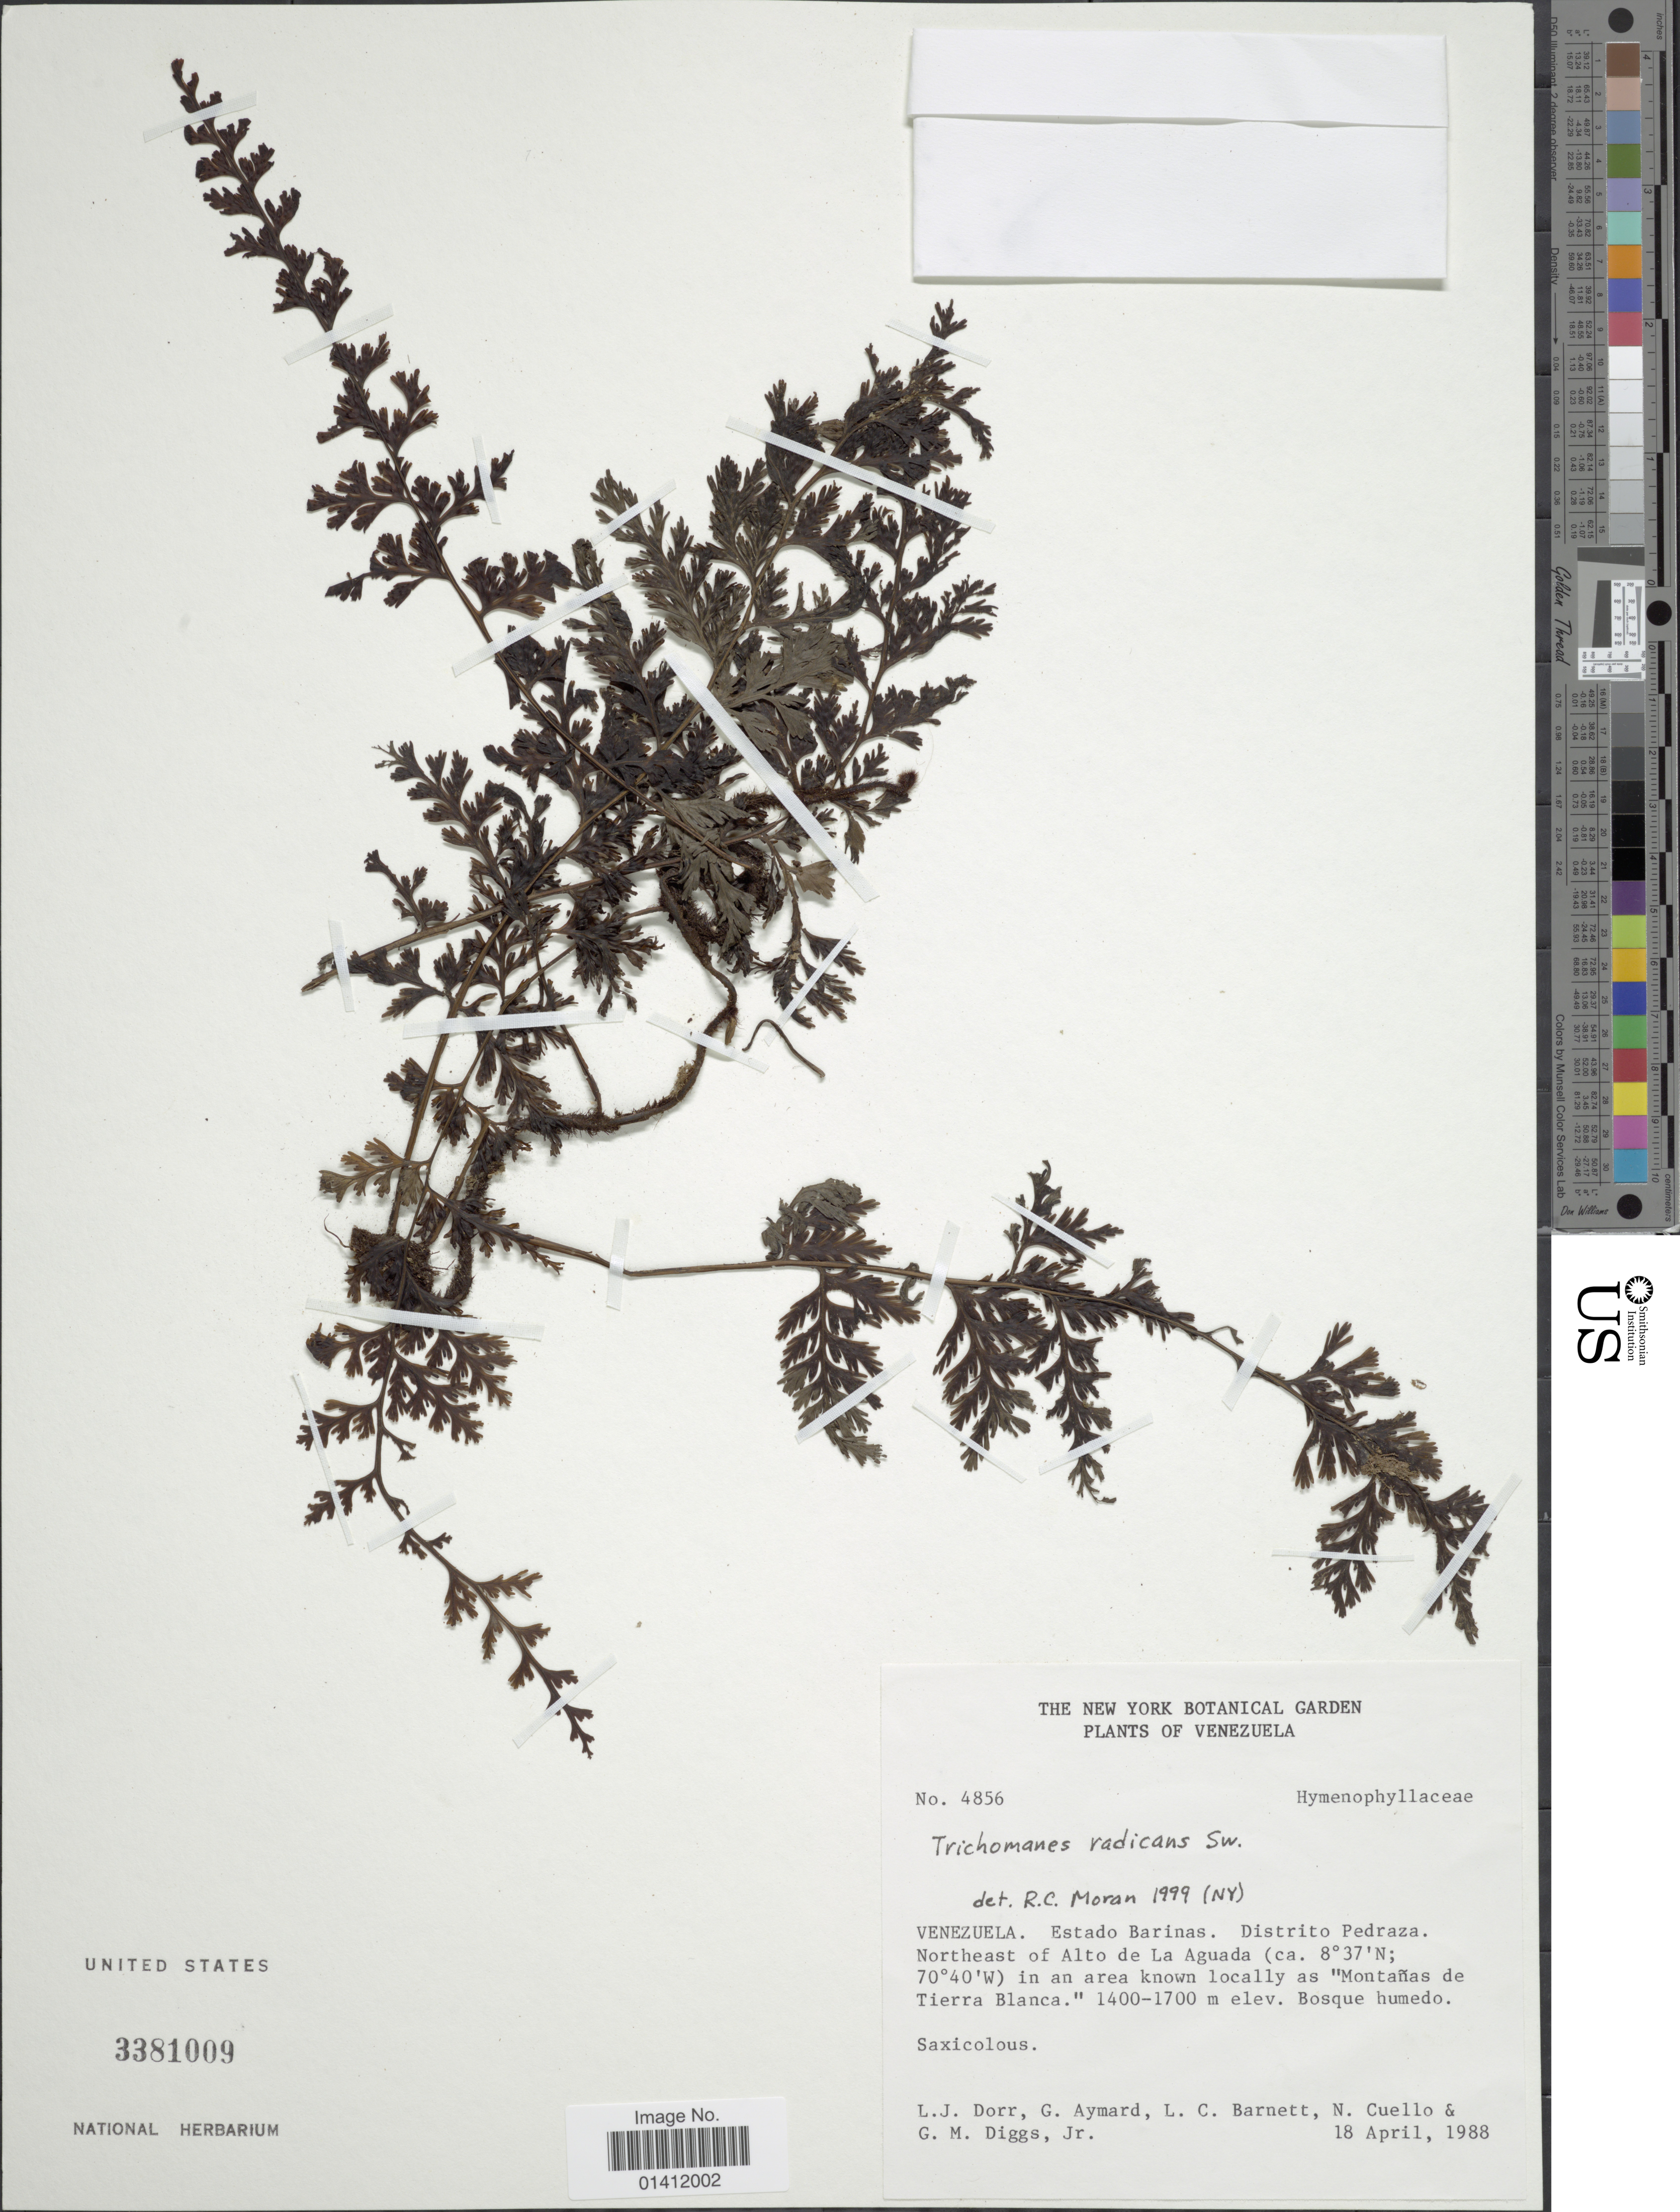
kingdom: Plantae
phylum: Tracheophyta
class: Polypodiopsida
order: Hymenophyllales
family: Hymenophyllaceae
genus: Vandenboschia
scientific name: Vandenboschia radicans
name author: (Sw.) Copel.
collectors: L. J. Dorr, G. A. Aymard, L. C. Barnett, N. L. Cuello & G. Diggs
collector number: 4856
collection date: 1988-04-18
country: Venezuela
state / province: Barinas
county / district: Pedraza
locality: NE of Alto de La Aguada in an area known locally as 'Montañas de Tierra Blanca"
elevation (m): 1400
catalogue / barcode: US 3381009